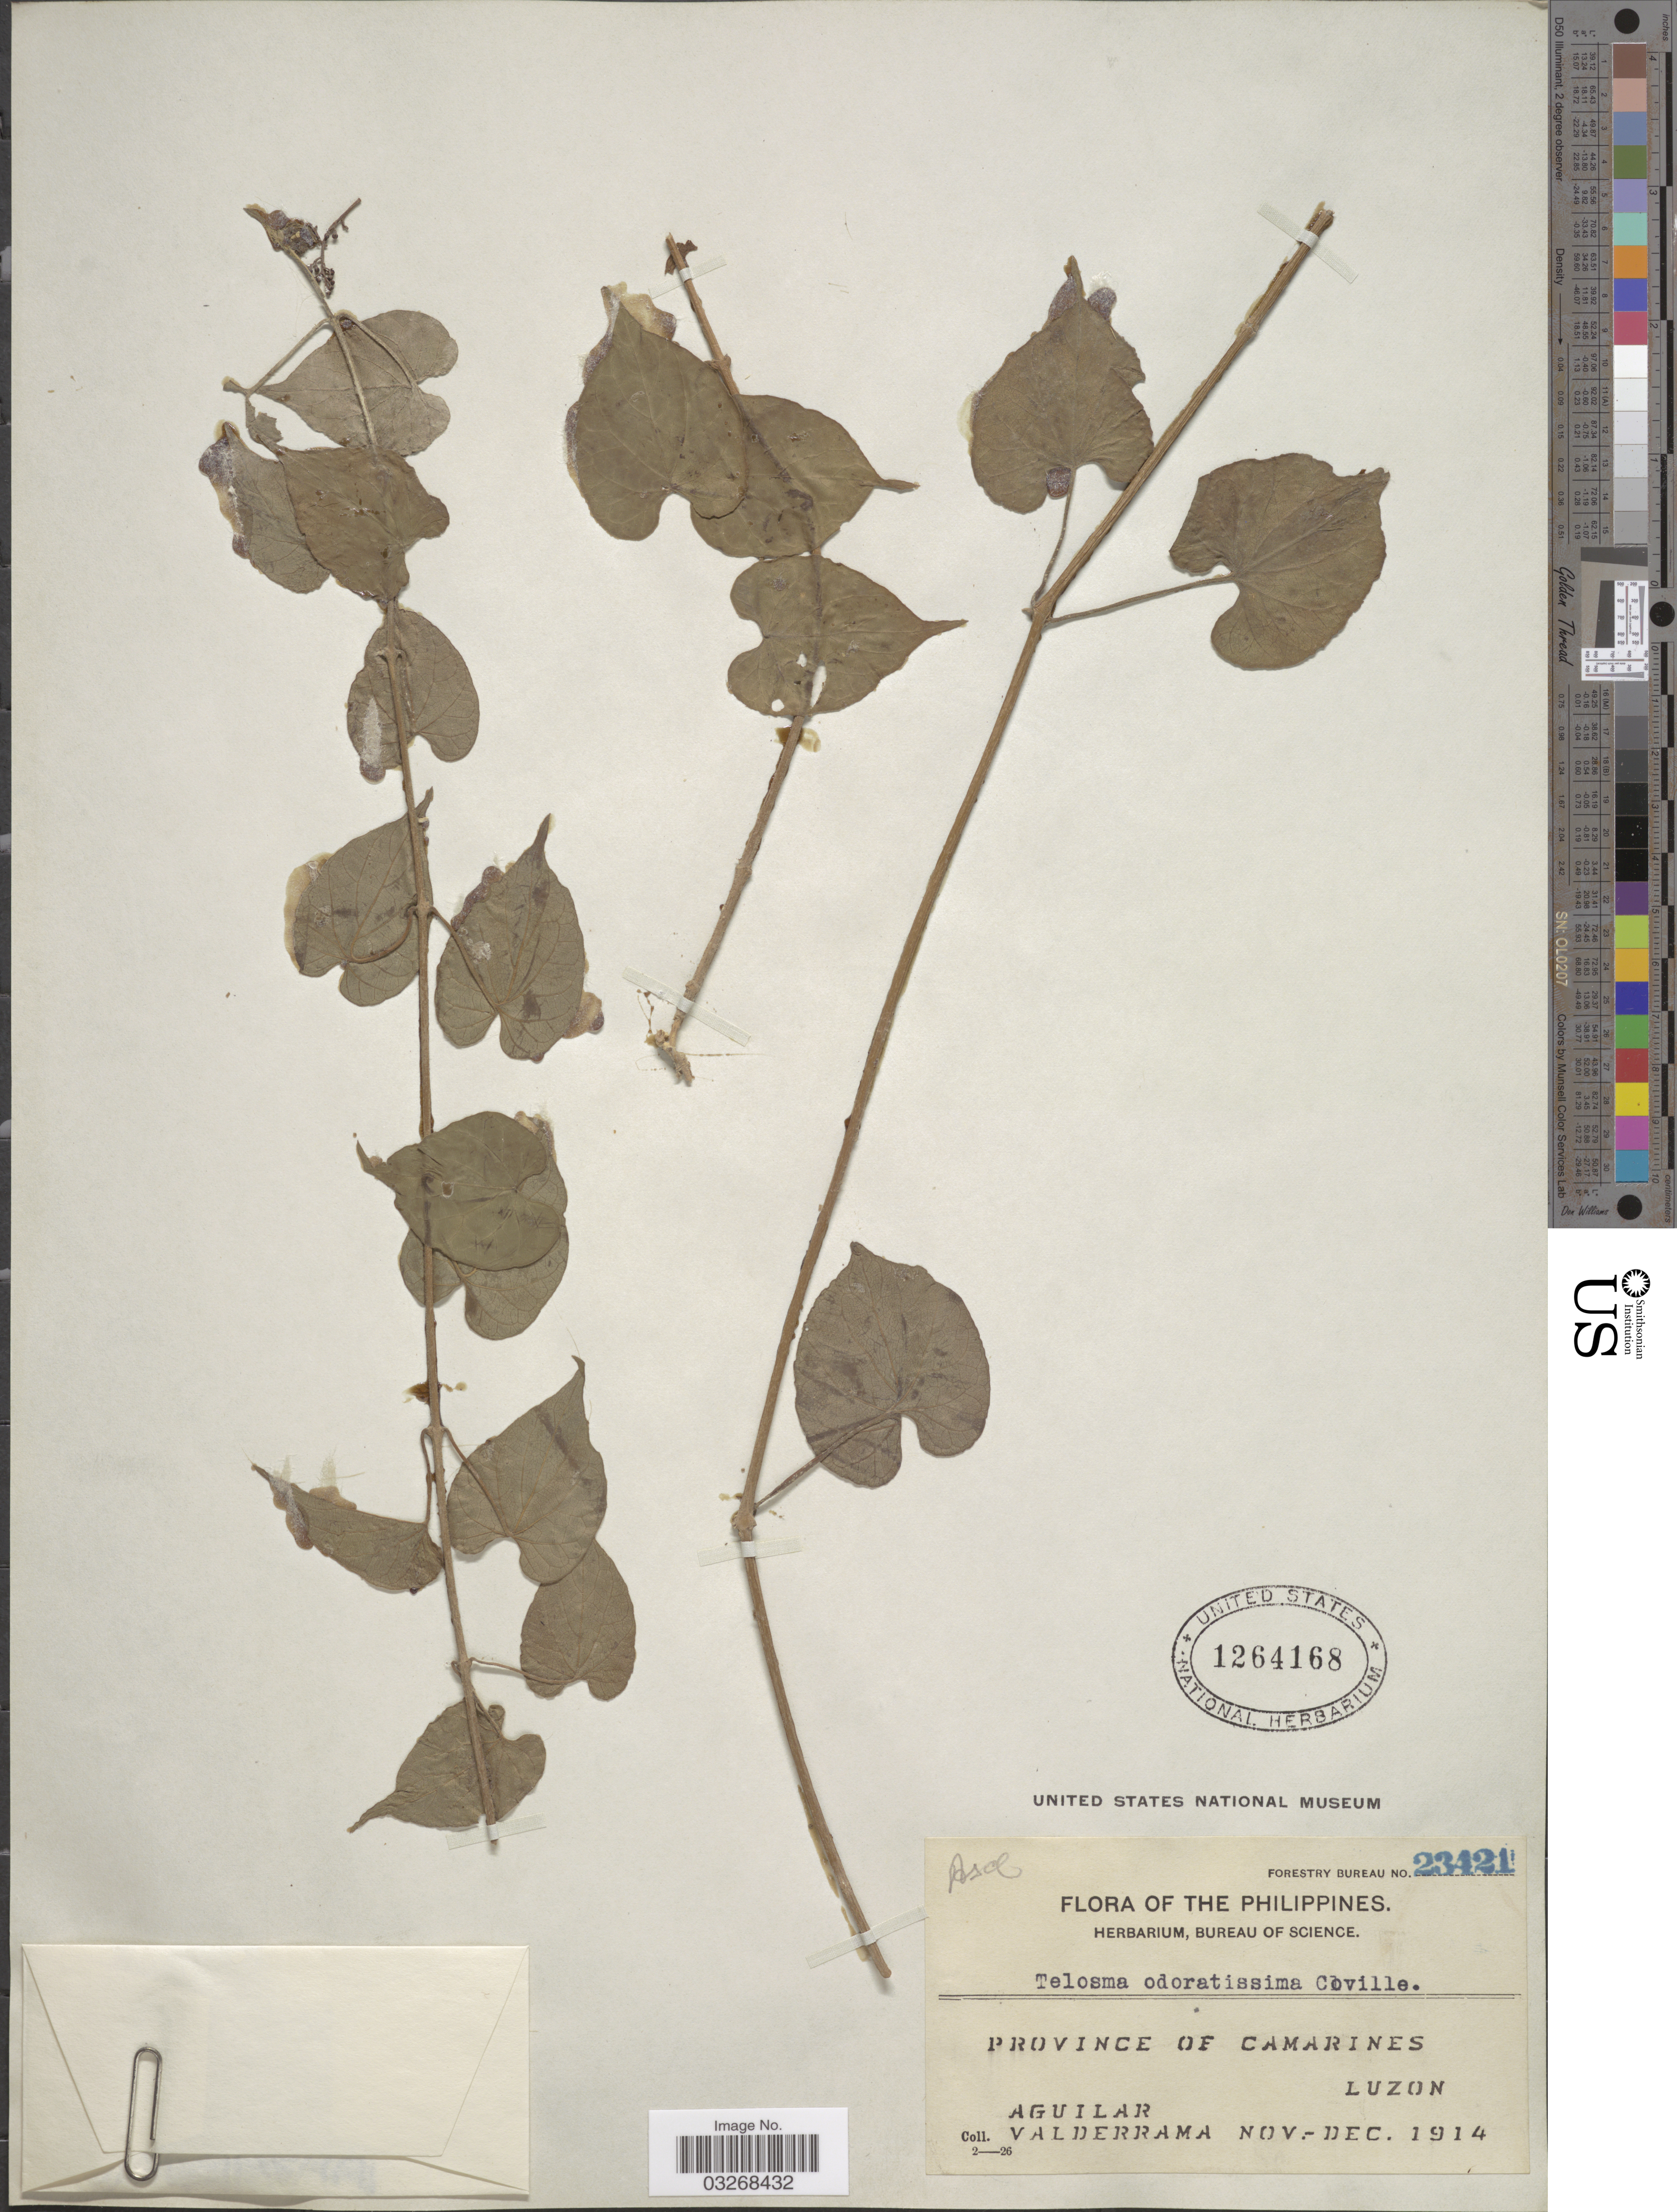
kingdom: Plantae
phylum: Tracheophyta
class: Magnoliopsida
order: Gentianales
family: Apocynaceae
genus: Telosma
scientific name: Telosma cordata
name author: (Burm. f.) Merr.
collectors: -. Aguilar & -. Valderrama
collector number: Forestry Bureau 23421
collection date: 1914-11/1914-12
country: Philippines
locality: Province of Camarines. Luzon.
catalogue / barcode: US 1264168